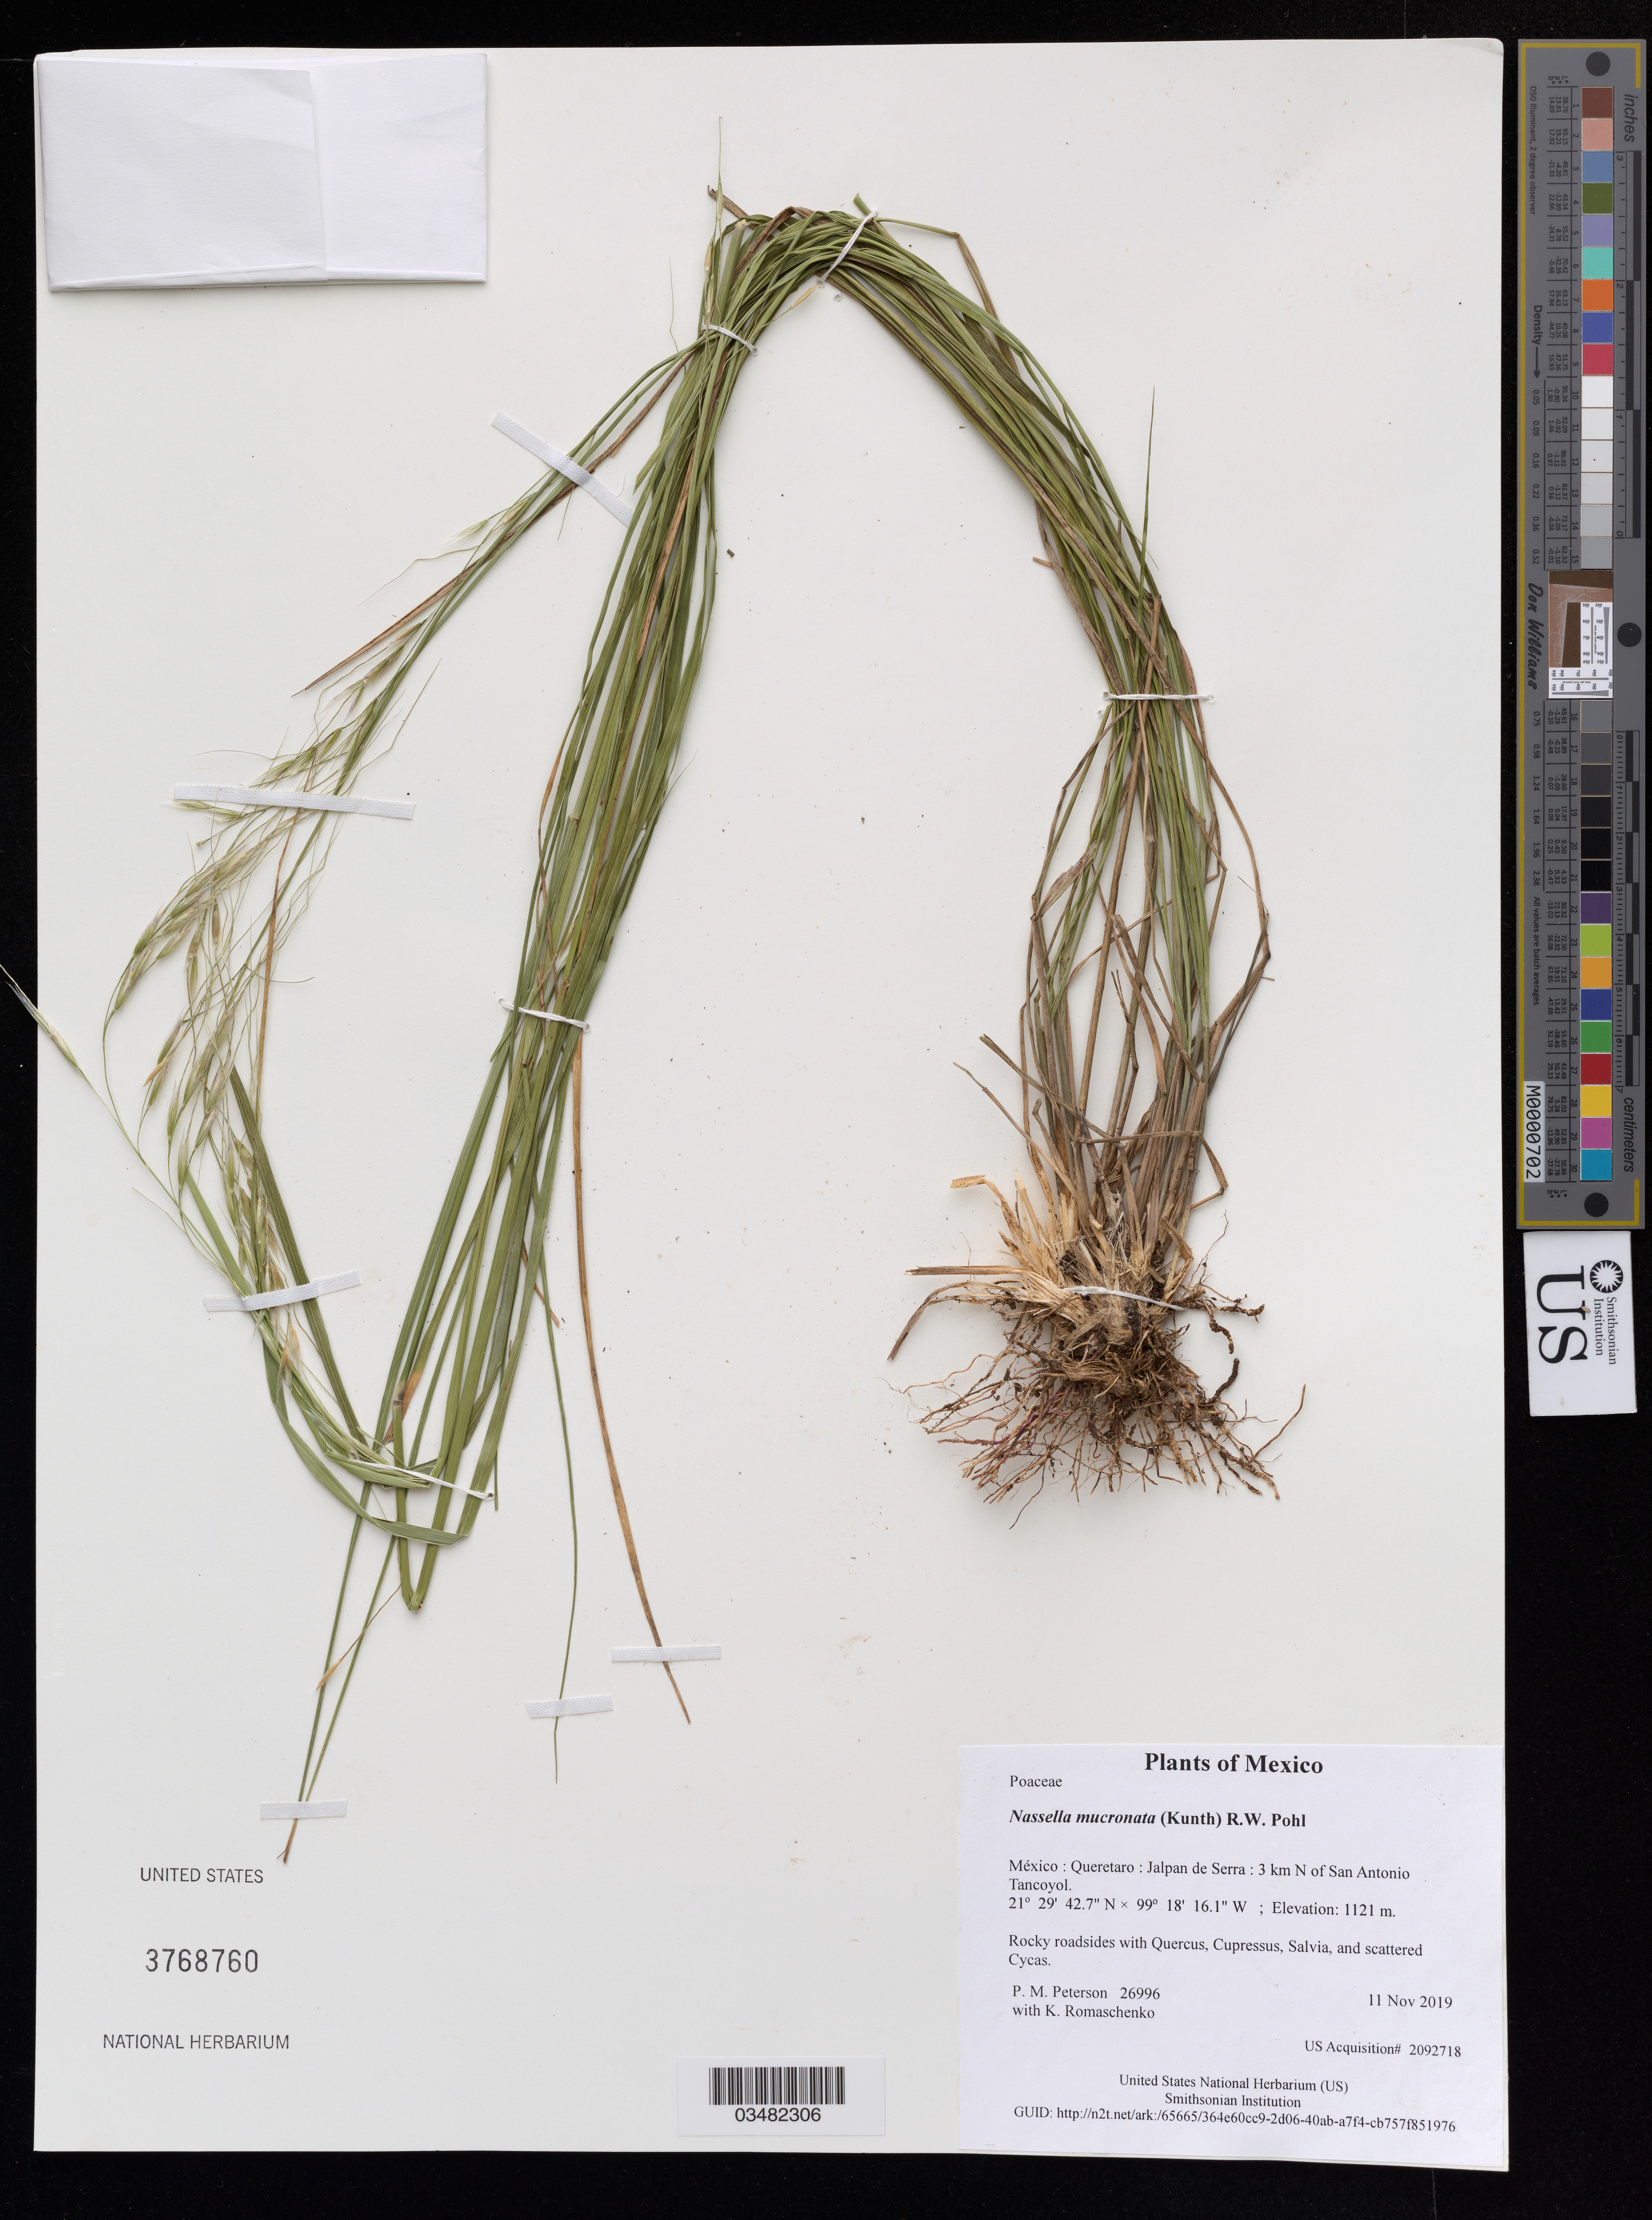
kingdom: Plantae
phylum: Tracheophyta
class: Liliopsida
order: Poales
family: Poaceae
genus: Nassella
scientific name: Nassella mucronata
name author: (Kunth) R.W. Pohl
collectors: P. M. Peterson & K. Romaschenko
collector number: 26996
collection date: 2019-11-11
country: México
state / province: Queretaro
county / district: Jalpan de Serra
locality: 3 km N of San Antonio Tancoyol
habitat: Rocky roadsides with Quercus, Cupressus, Salvia, and scattered Cycas.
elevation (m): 1121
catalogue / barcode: US 3768760